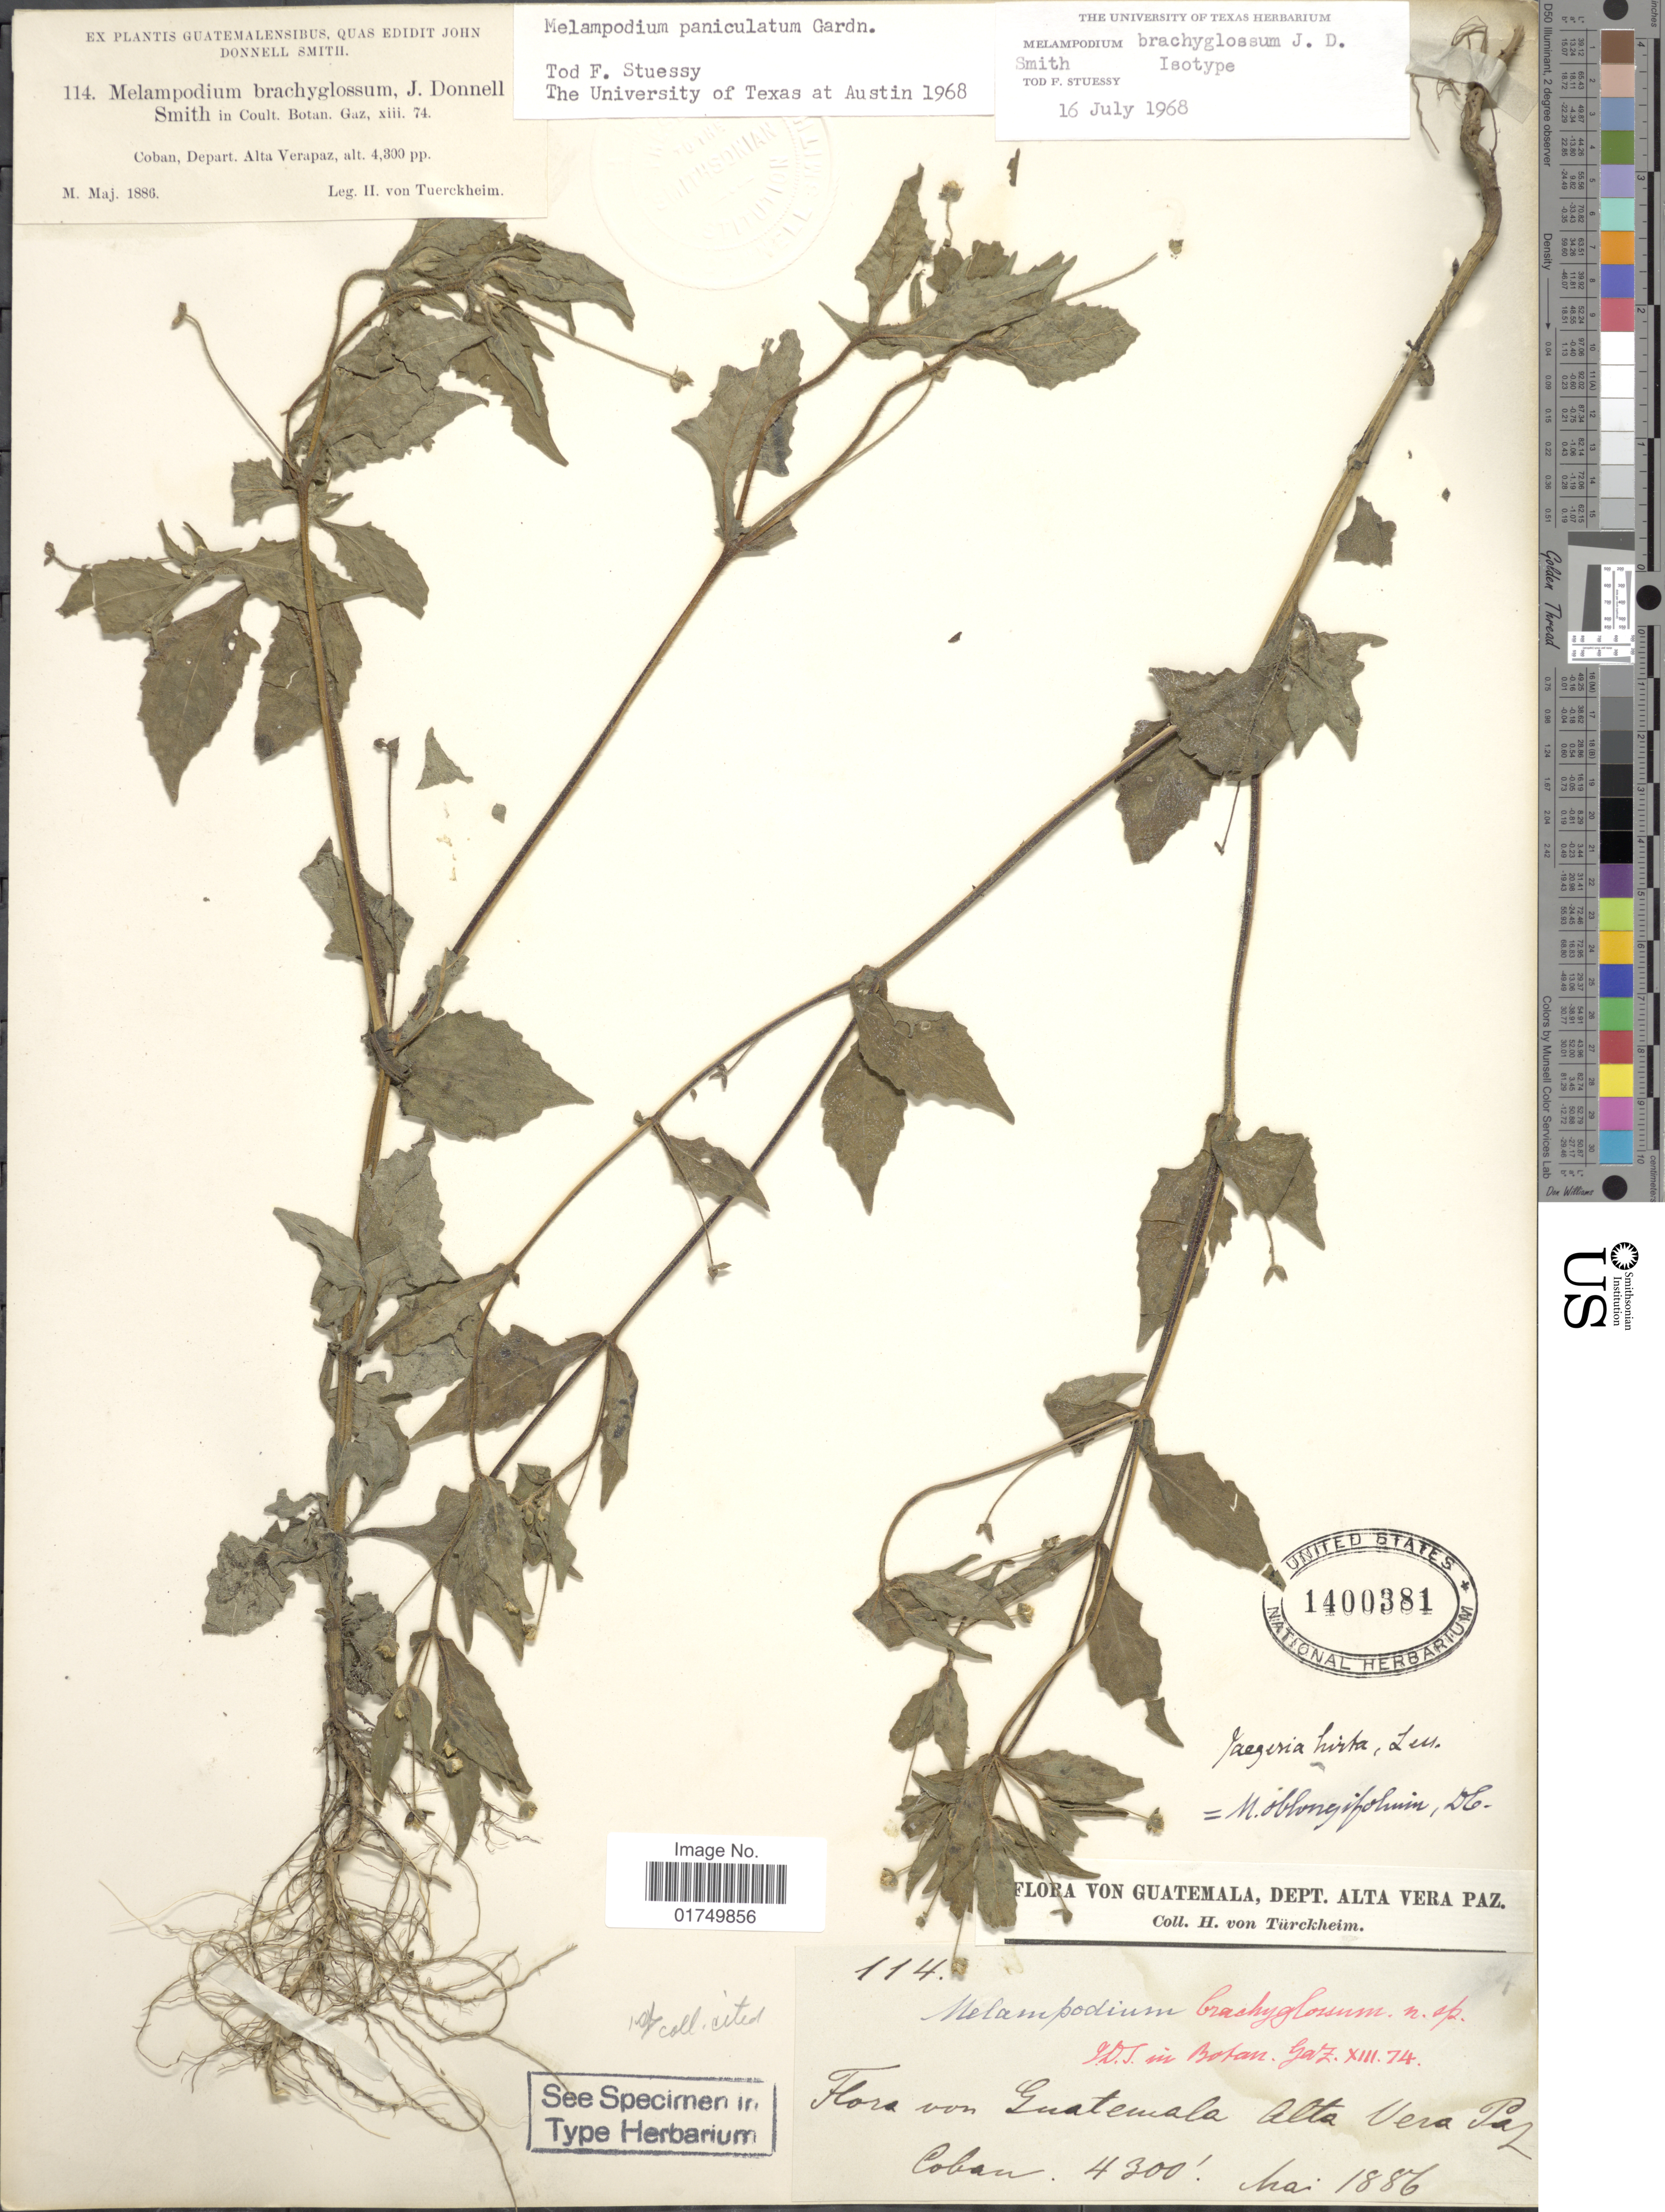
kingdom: Plantae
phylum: Tracheophyta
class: Magnoliopsida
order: Asterales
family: Asteraceae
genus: Melampodium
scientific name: Melampodium paniculatum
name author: Gardner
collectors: H. von Türckheim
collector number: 114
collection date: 1886-05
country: Guatemala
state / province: Alta Verapaz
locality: Coban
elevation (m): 1311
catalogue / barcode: US 1400381